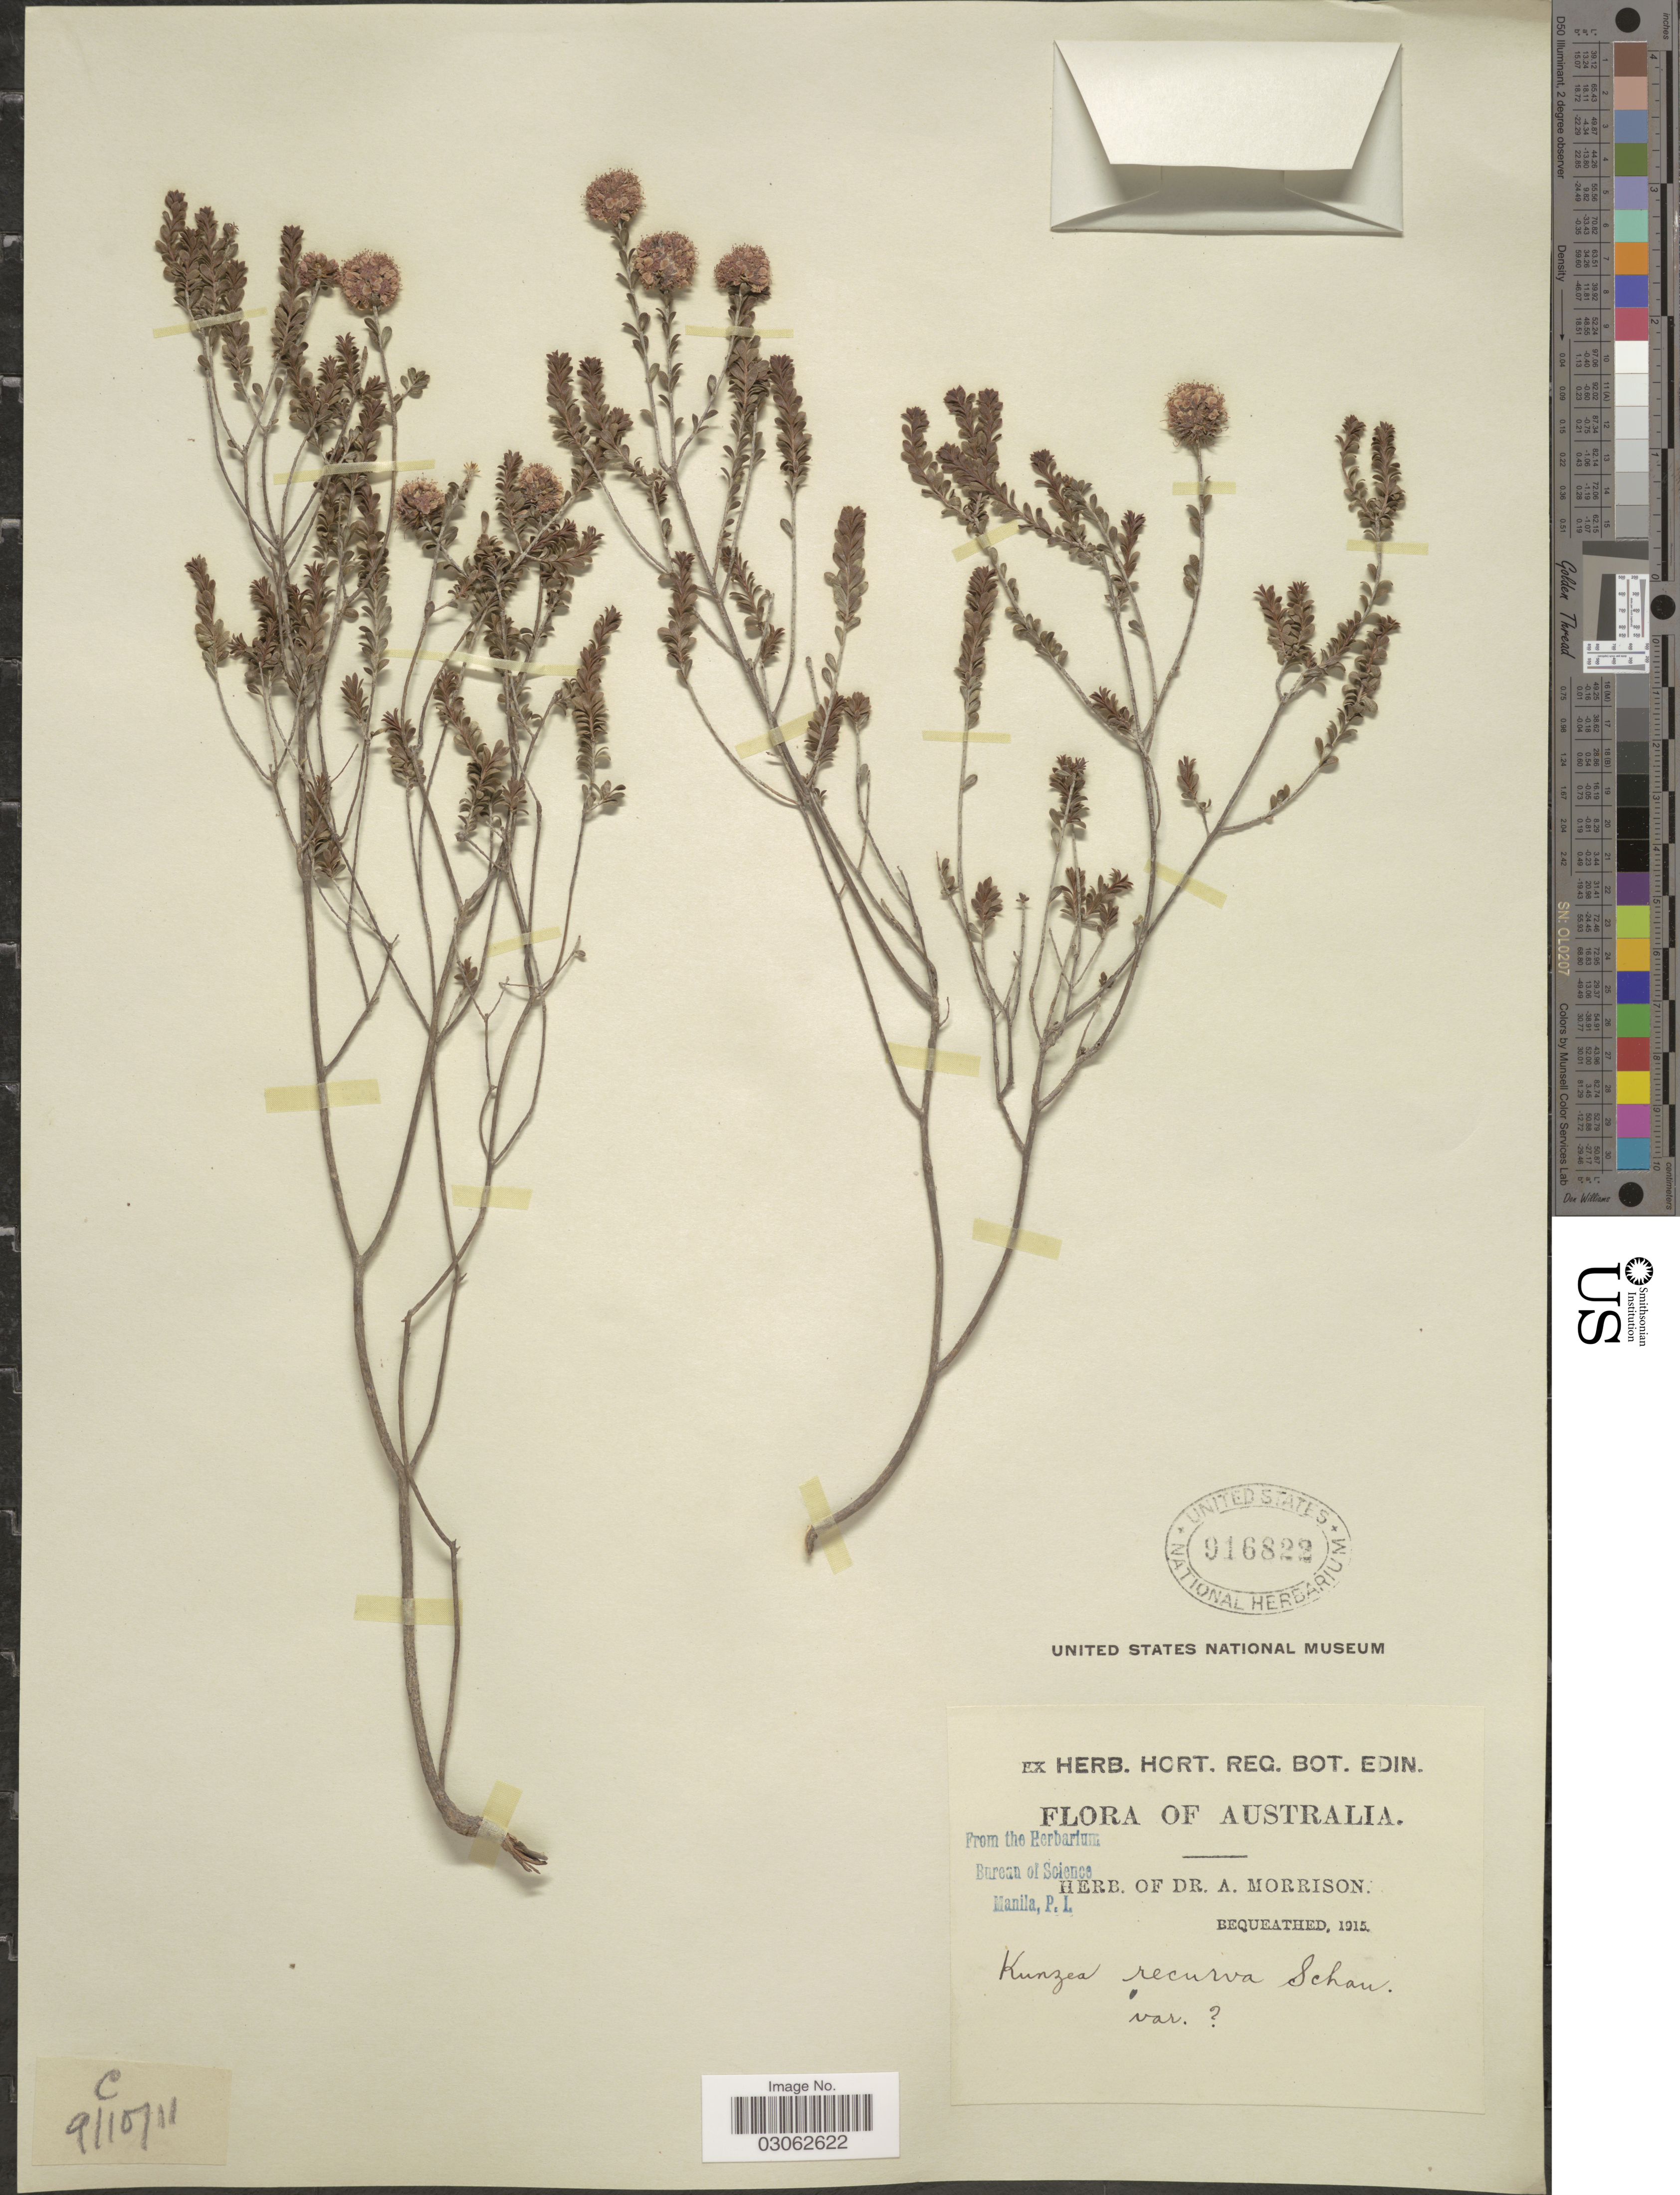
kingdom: Plantae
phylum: Tracheophyta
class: Magnoliopsida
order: Myrtales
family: Myrtaceae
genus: Kunzea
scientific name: Kunzea recurva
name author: Schauer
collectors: ex herb. Dr. A. Morrison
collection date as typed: Transcribed d/m/y: 9/10/11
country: Australia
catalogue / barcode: US 916822